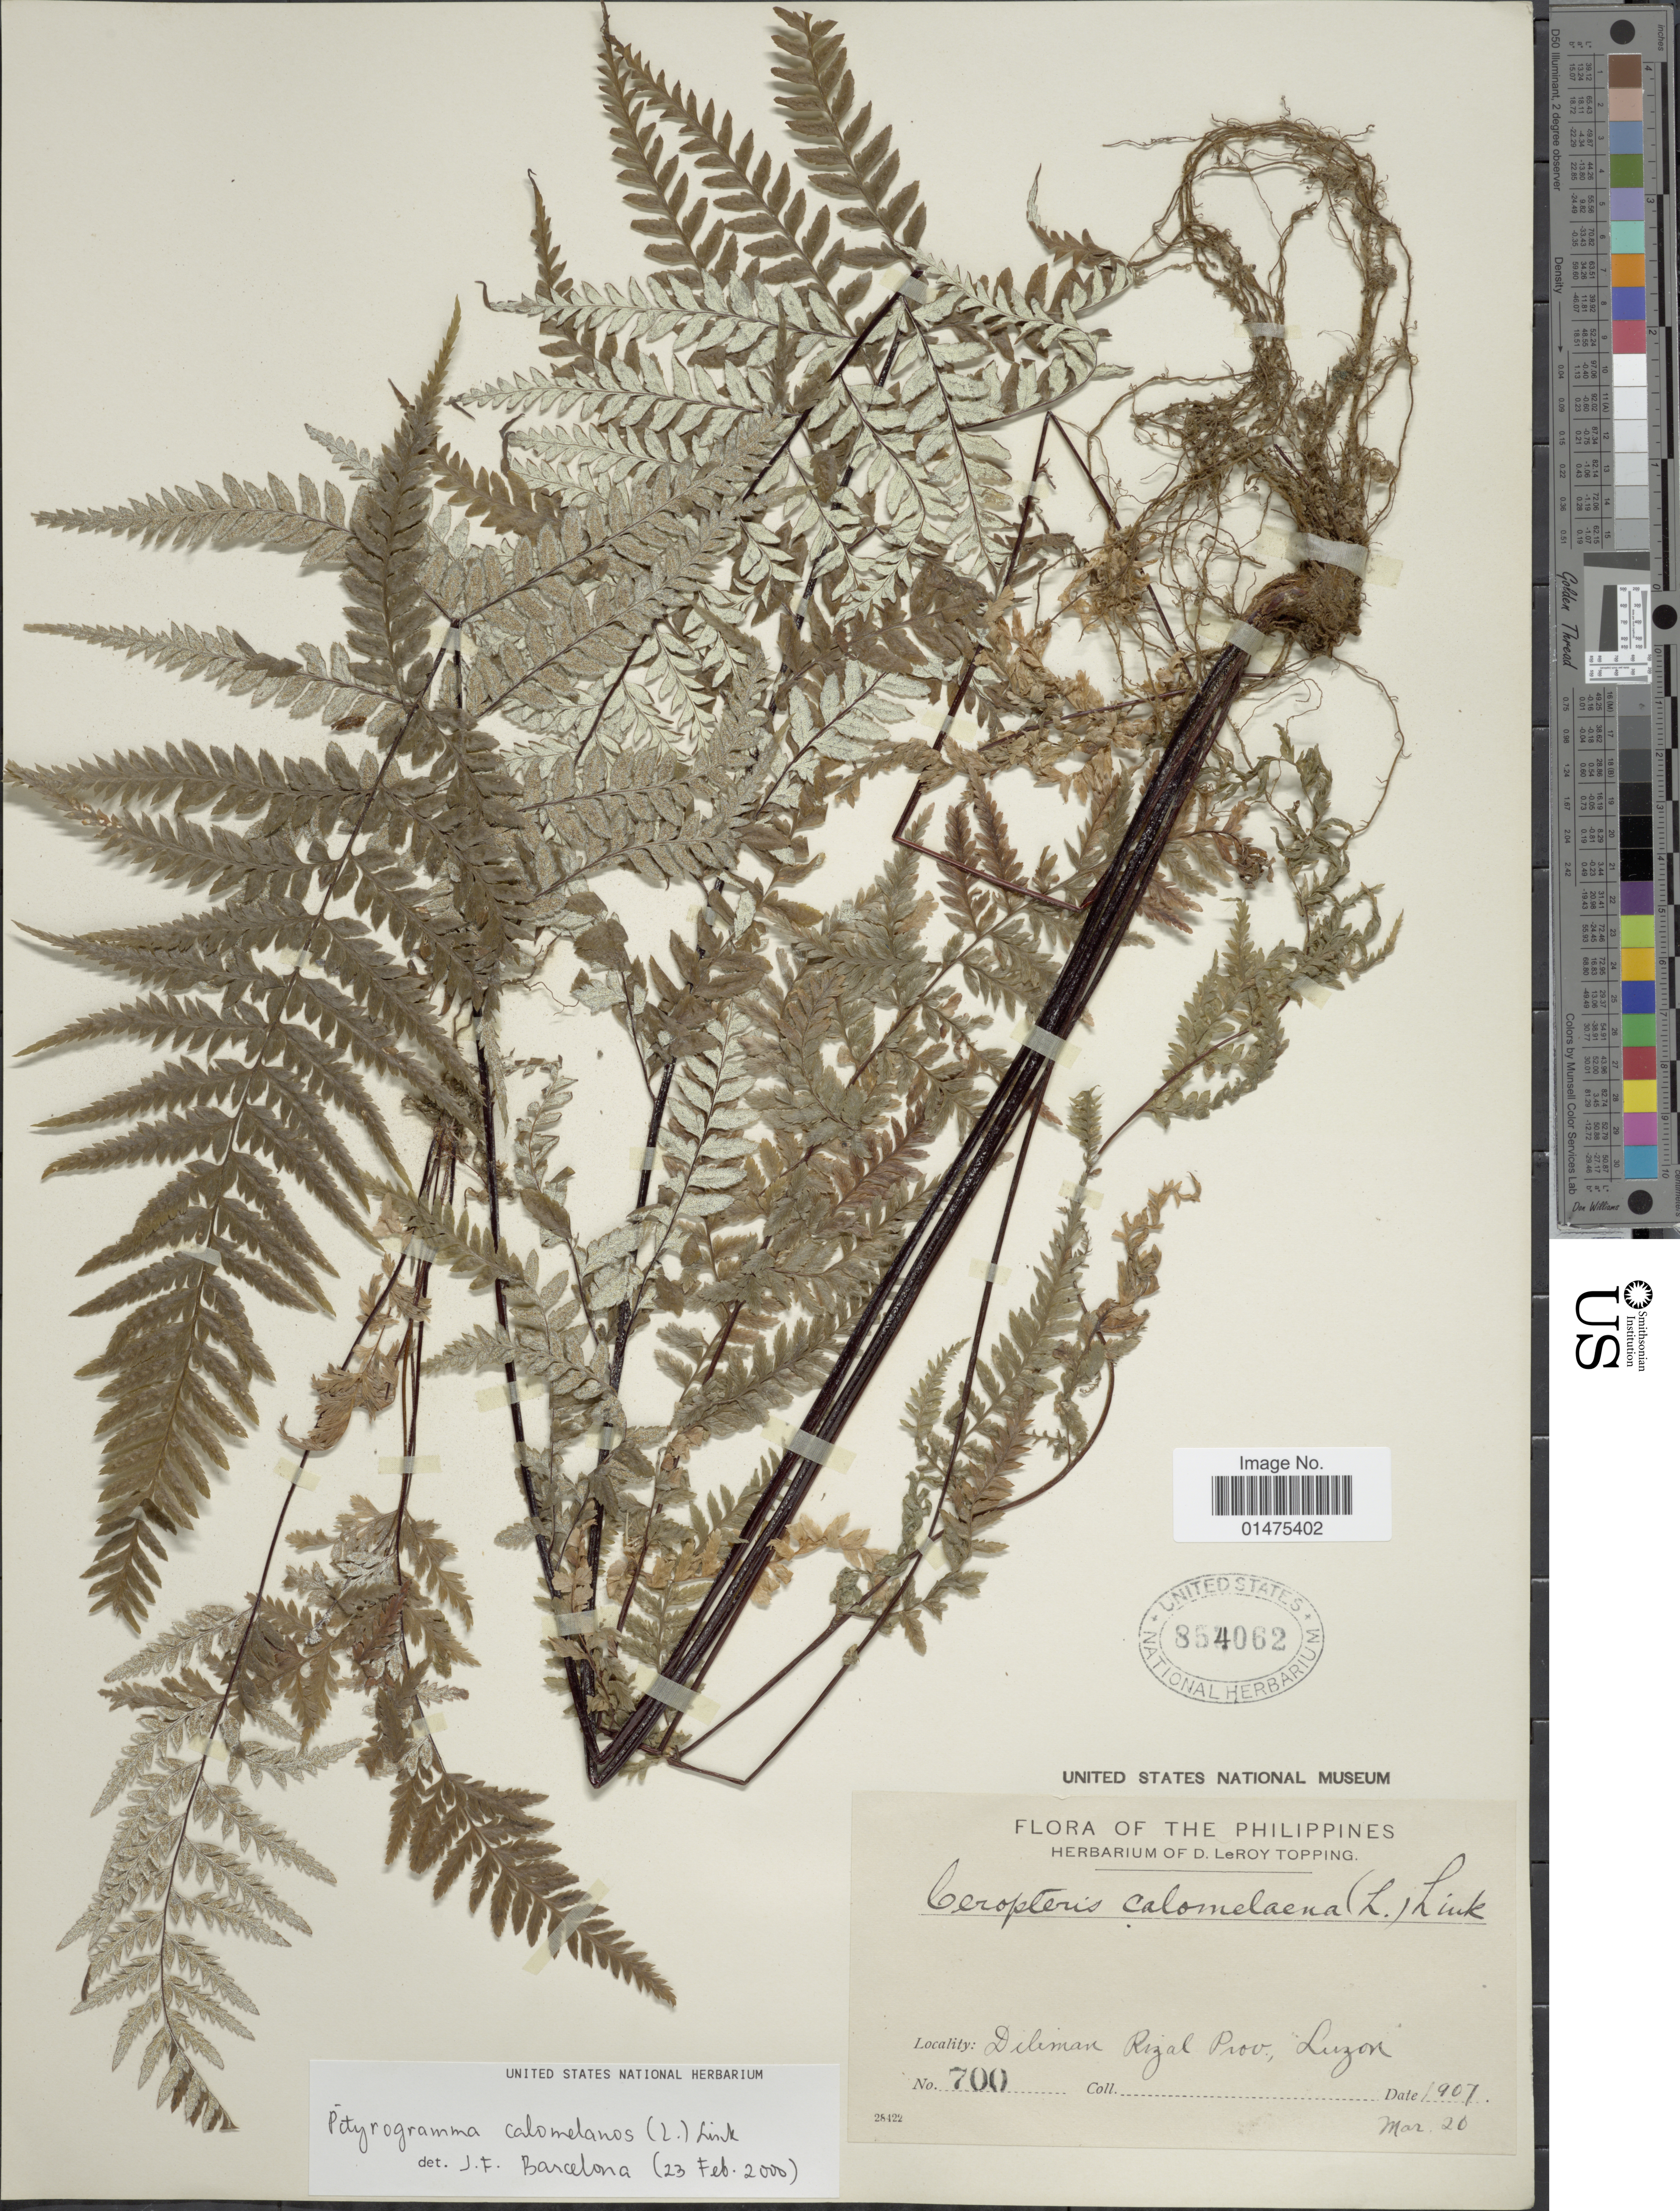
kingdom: Plantae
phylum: Tracheophyta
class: Polypodiopsida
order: Polypodiales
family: Pteridaceae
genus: Pityrogramma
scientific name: Pityrogramma calomelanos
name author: (L.) Link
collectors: D. L. Topping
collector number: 700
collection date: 1907-03-20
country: Philippines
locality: Diliman, Rizal Prov., Luzon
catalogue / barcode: US 854062